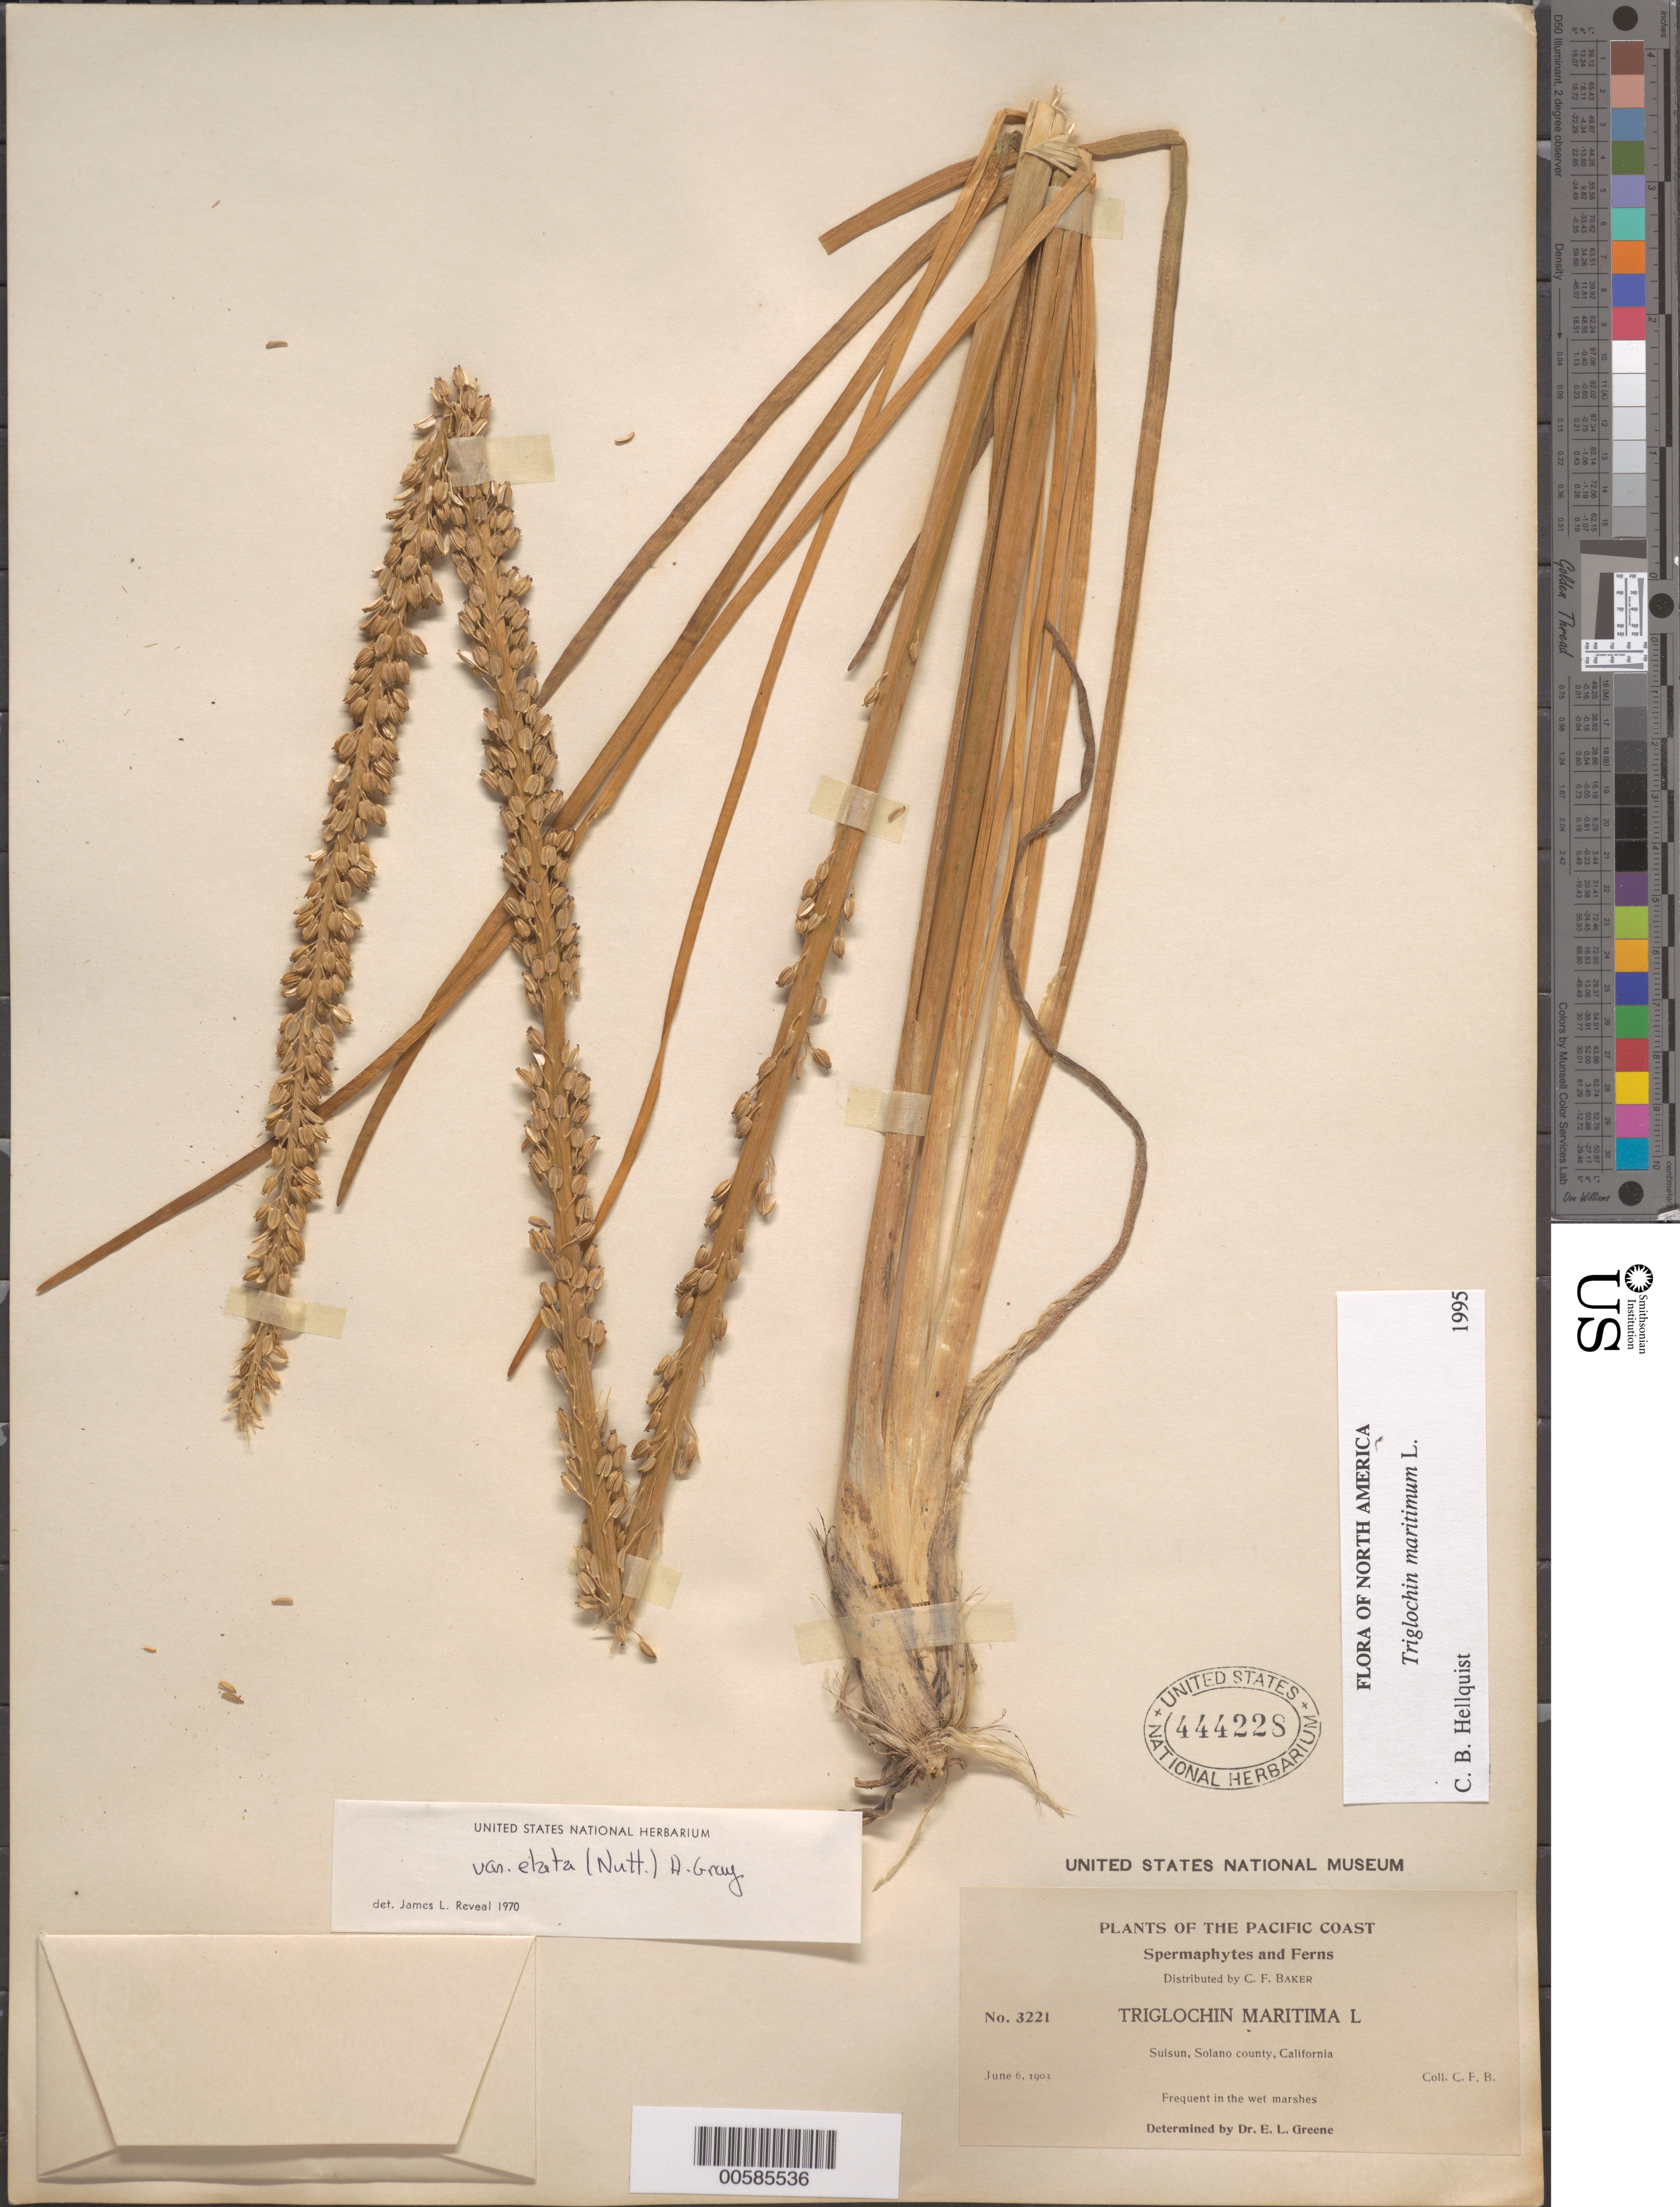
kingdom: Plantae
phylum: Tracheophyta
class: Liliopsida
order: Alismatales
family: Juncaginaceae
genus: Triglochin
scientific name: Triglochin maritima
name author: L.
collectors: C. F. Baker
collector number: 3221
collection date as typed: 06 Jun 1901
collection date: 1901-06-06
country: United States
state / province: California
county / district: Solano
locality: Sulsun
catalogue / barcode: US 444228